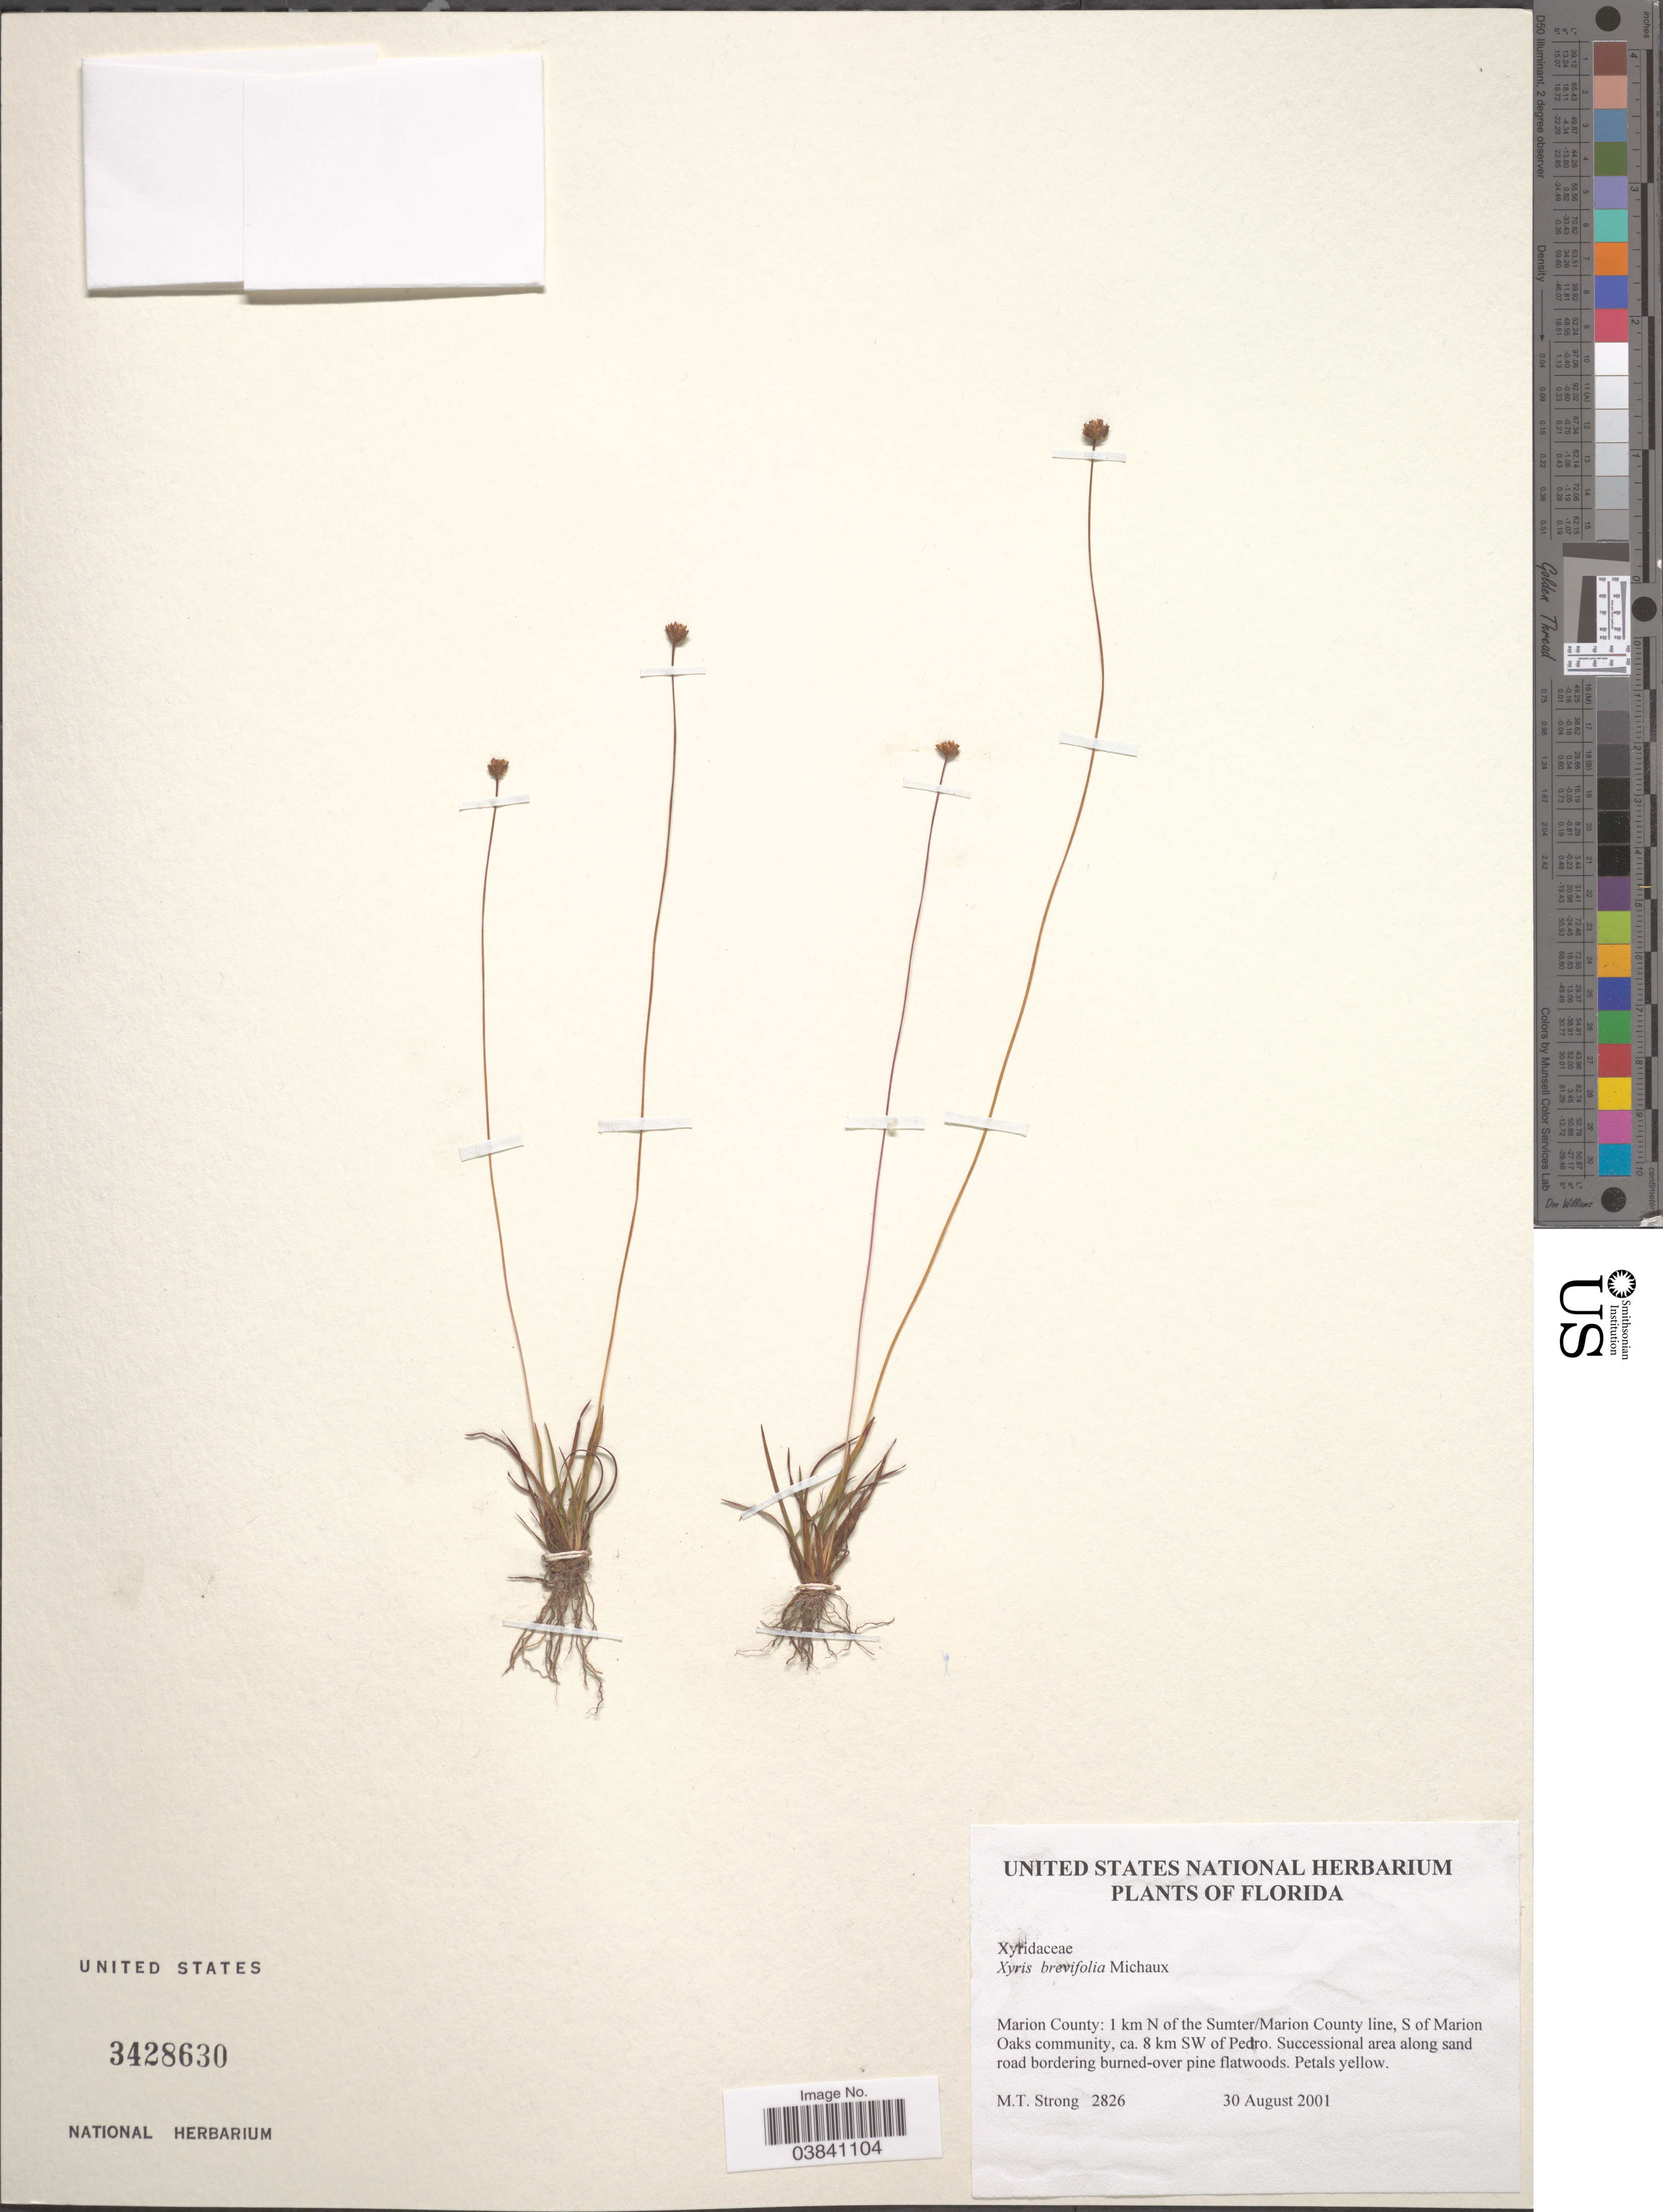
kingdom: Plantae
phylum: Tracheophyta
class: Liliopsida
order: Poales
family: Xyridaceae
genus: Xyris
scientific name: Xyris brevifolia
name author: Michx.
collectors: M. T. Strong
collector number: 2826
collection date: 2001-08-30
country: United States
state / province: Florida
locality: Marion County: 1 km N of the Sumter/Marion County line, S of Marion Oaks community, ca. 8 km SW of Pedro.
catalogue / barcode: US 3428630